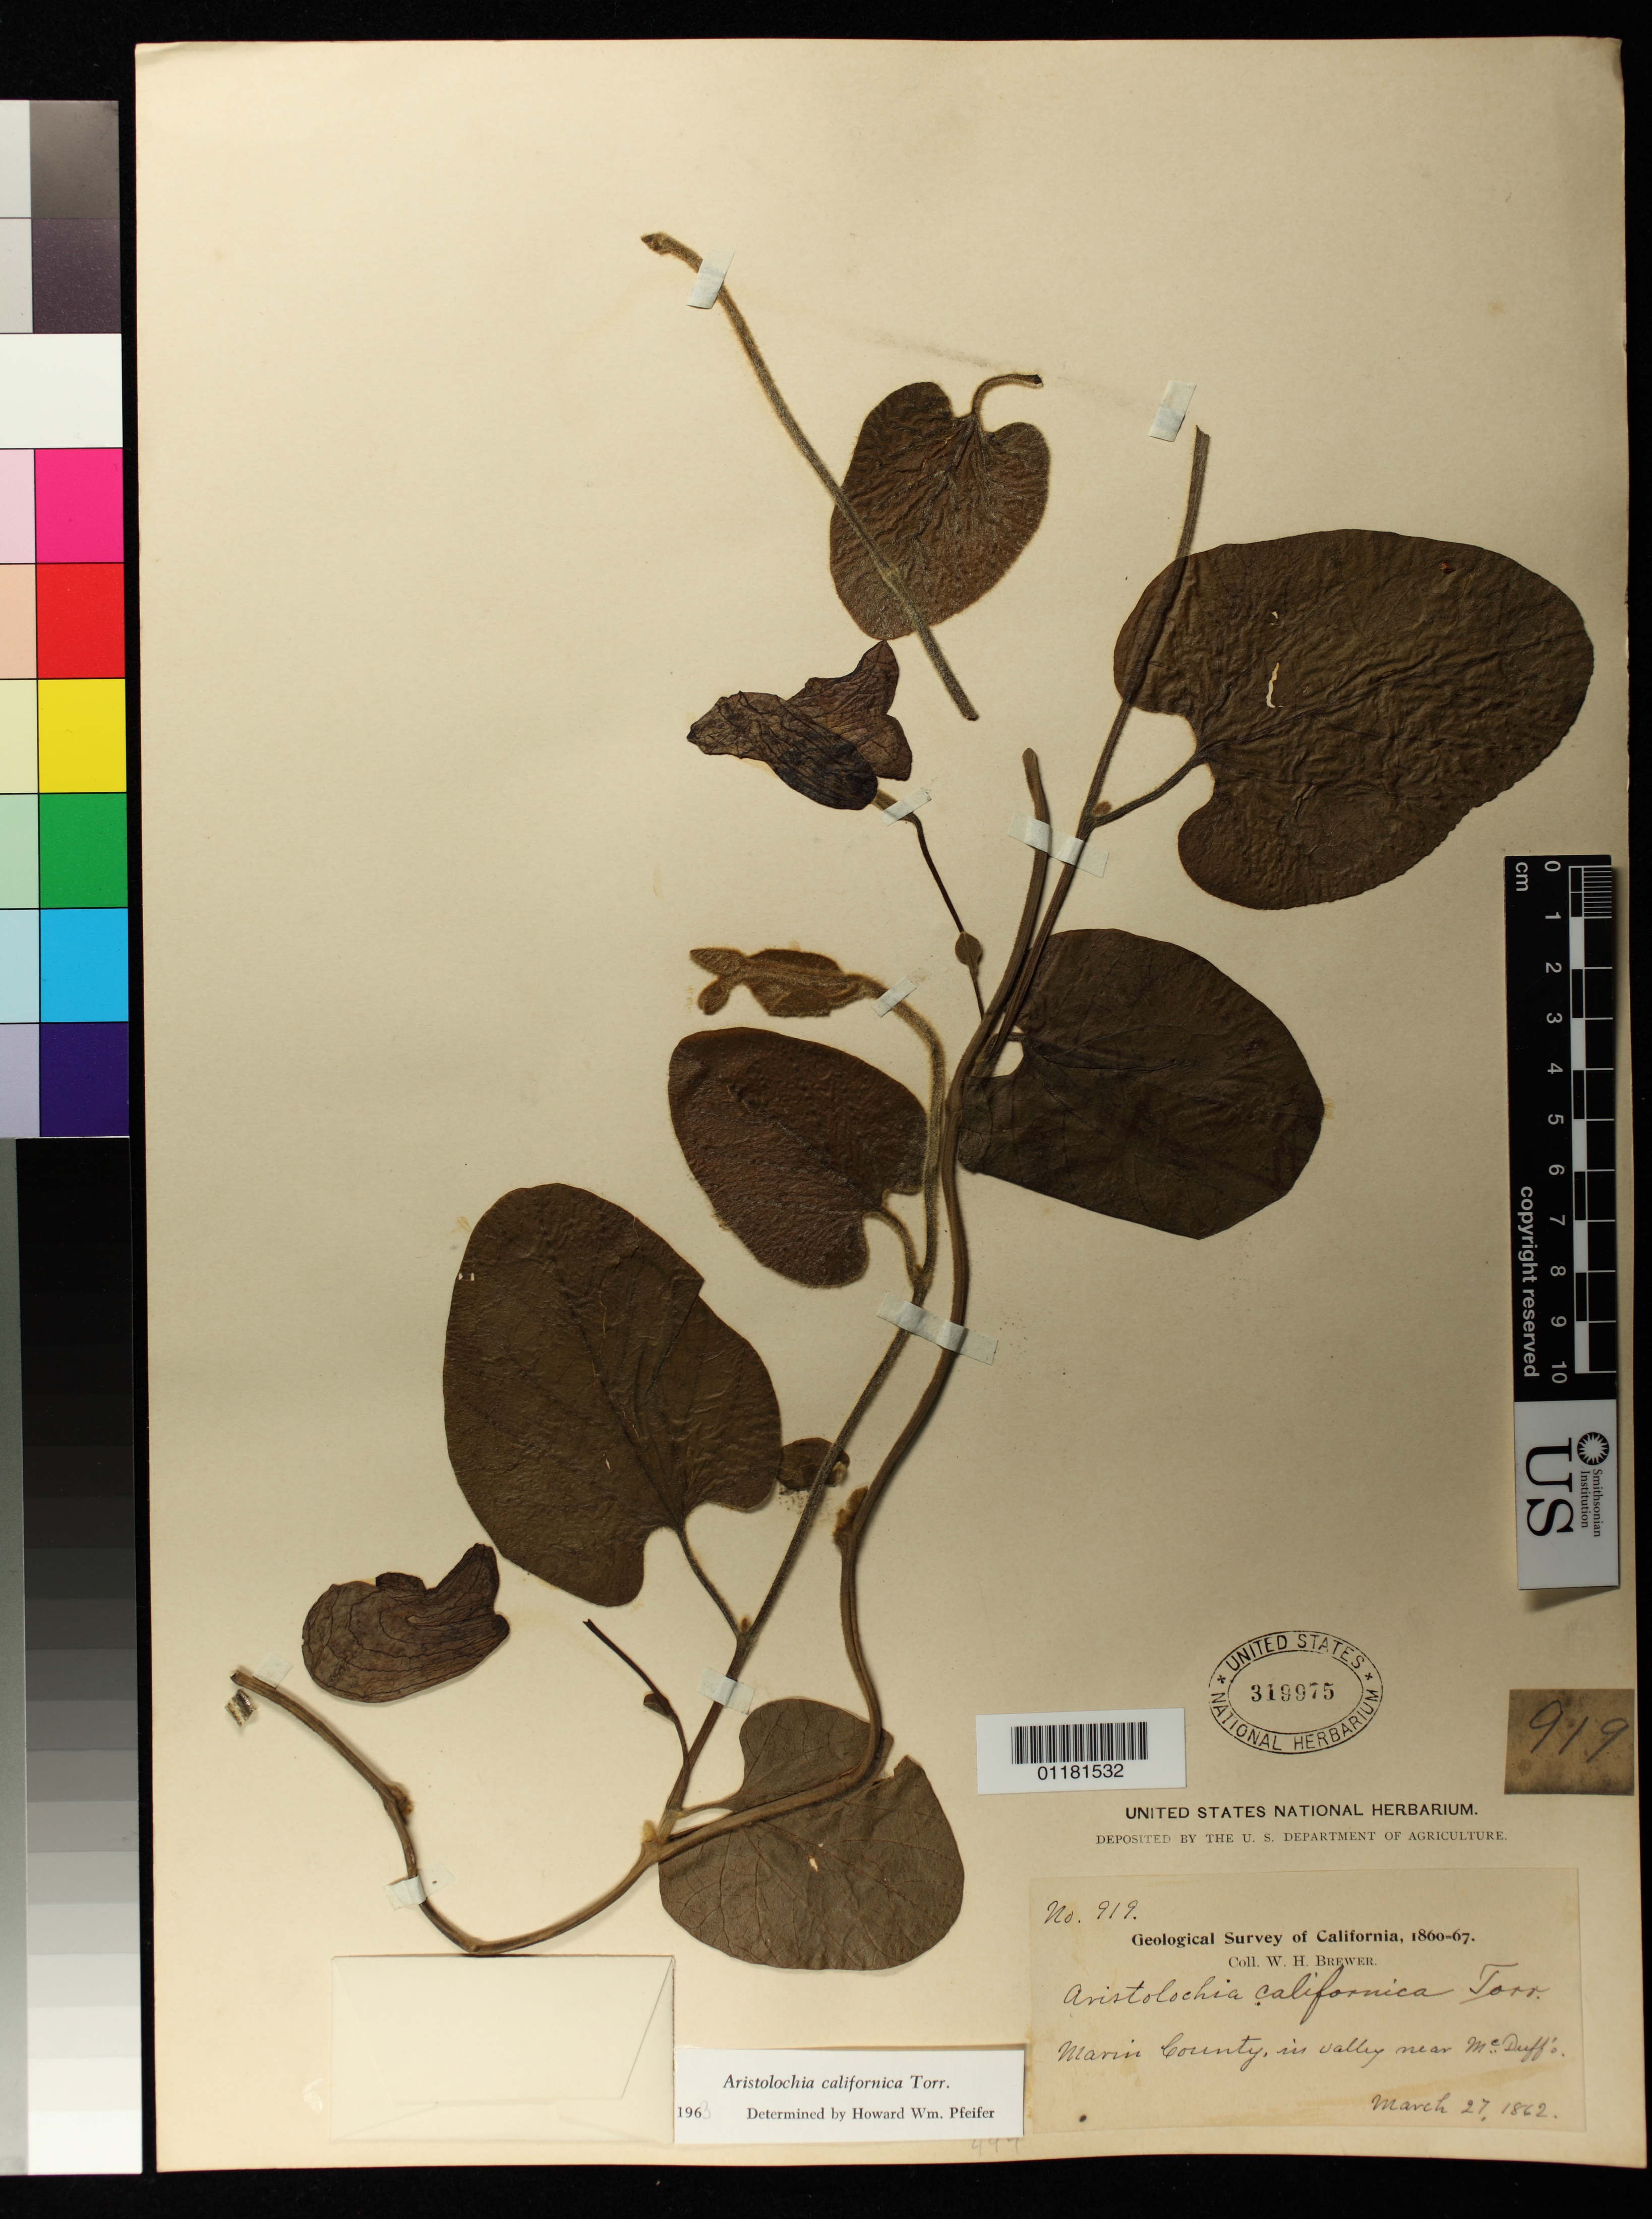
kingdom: Plantae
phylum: Tracheophyta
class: Magnoliopsida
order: Piperales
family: Aristolochiaceae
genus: Aristolochia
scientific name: Aristolochia californica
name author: Torr.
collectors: W. H. Brewer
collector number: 919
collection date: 1862-03-27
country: United States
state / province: California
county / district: Marin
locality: Marin County in valley near Mt. Duff's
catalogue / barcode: US 319975